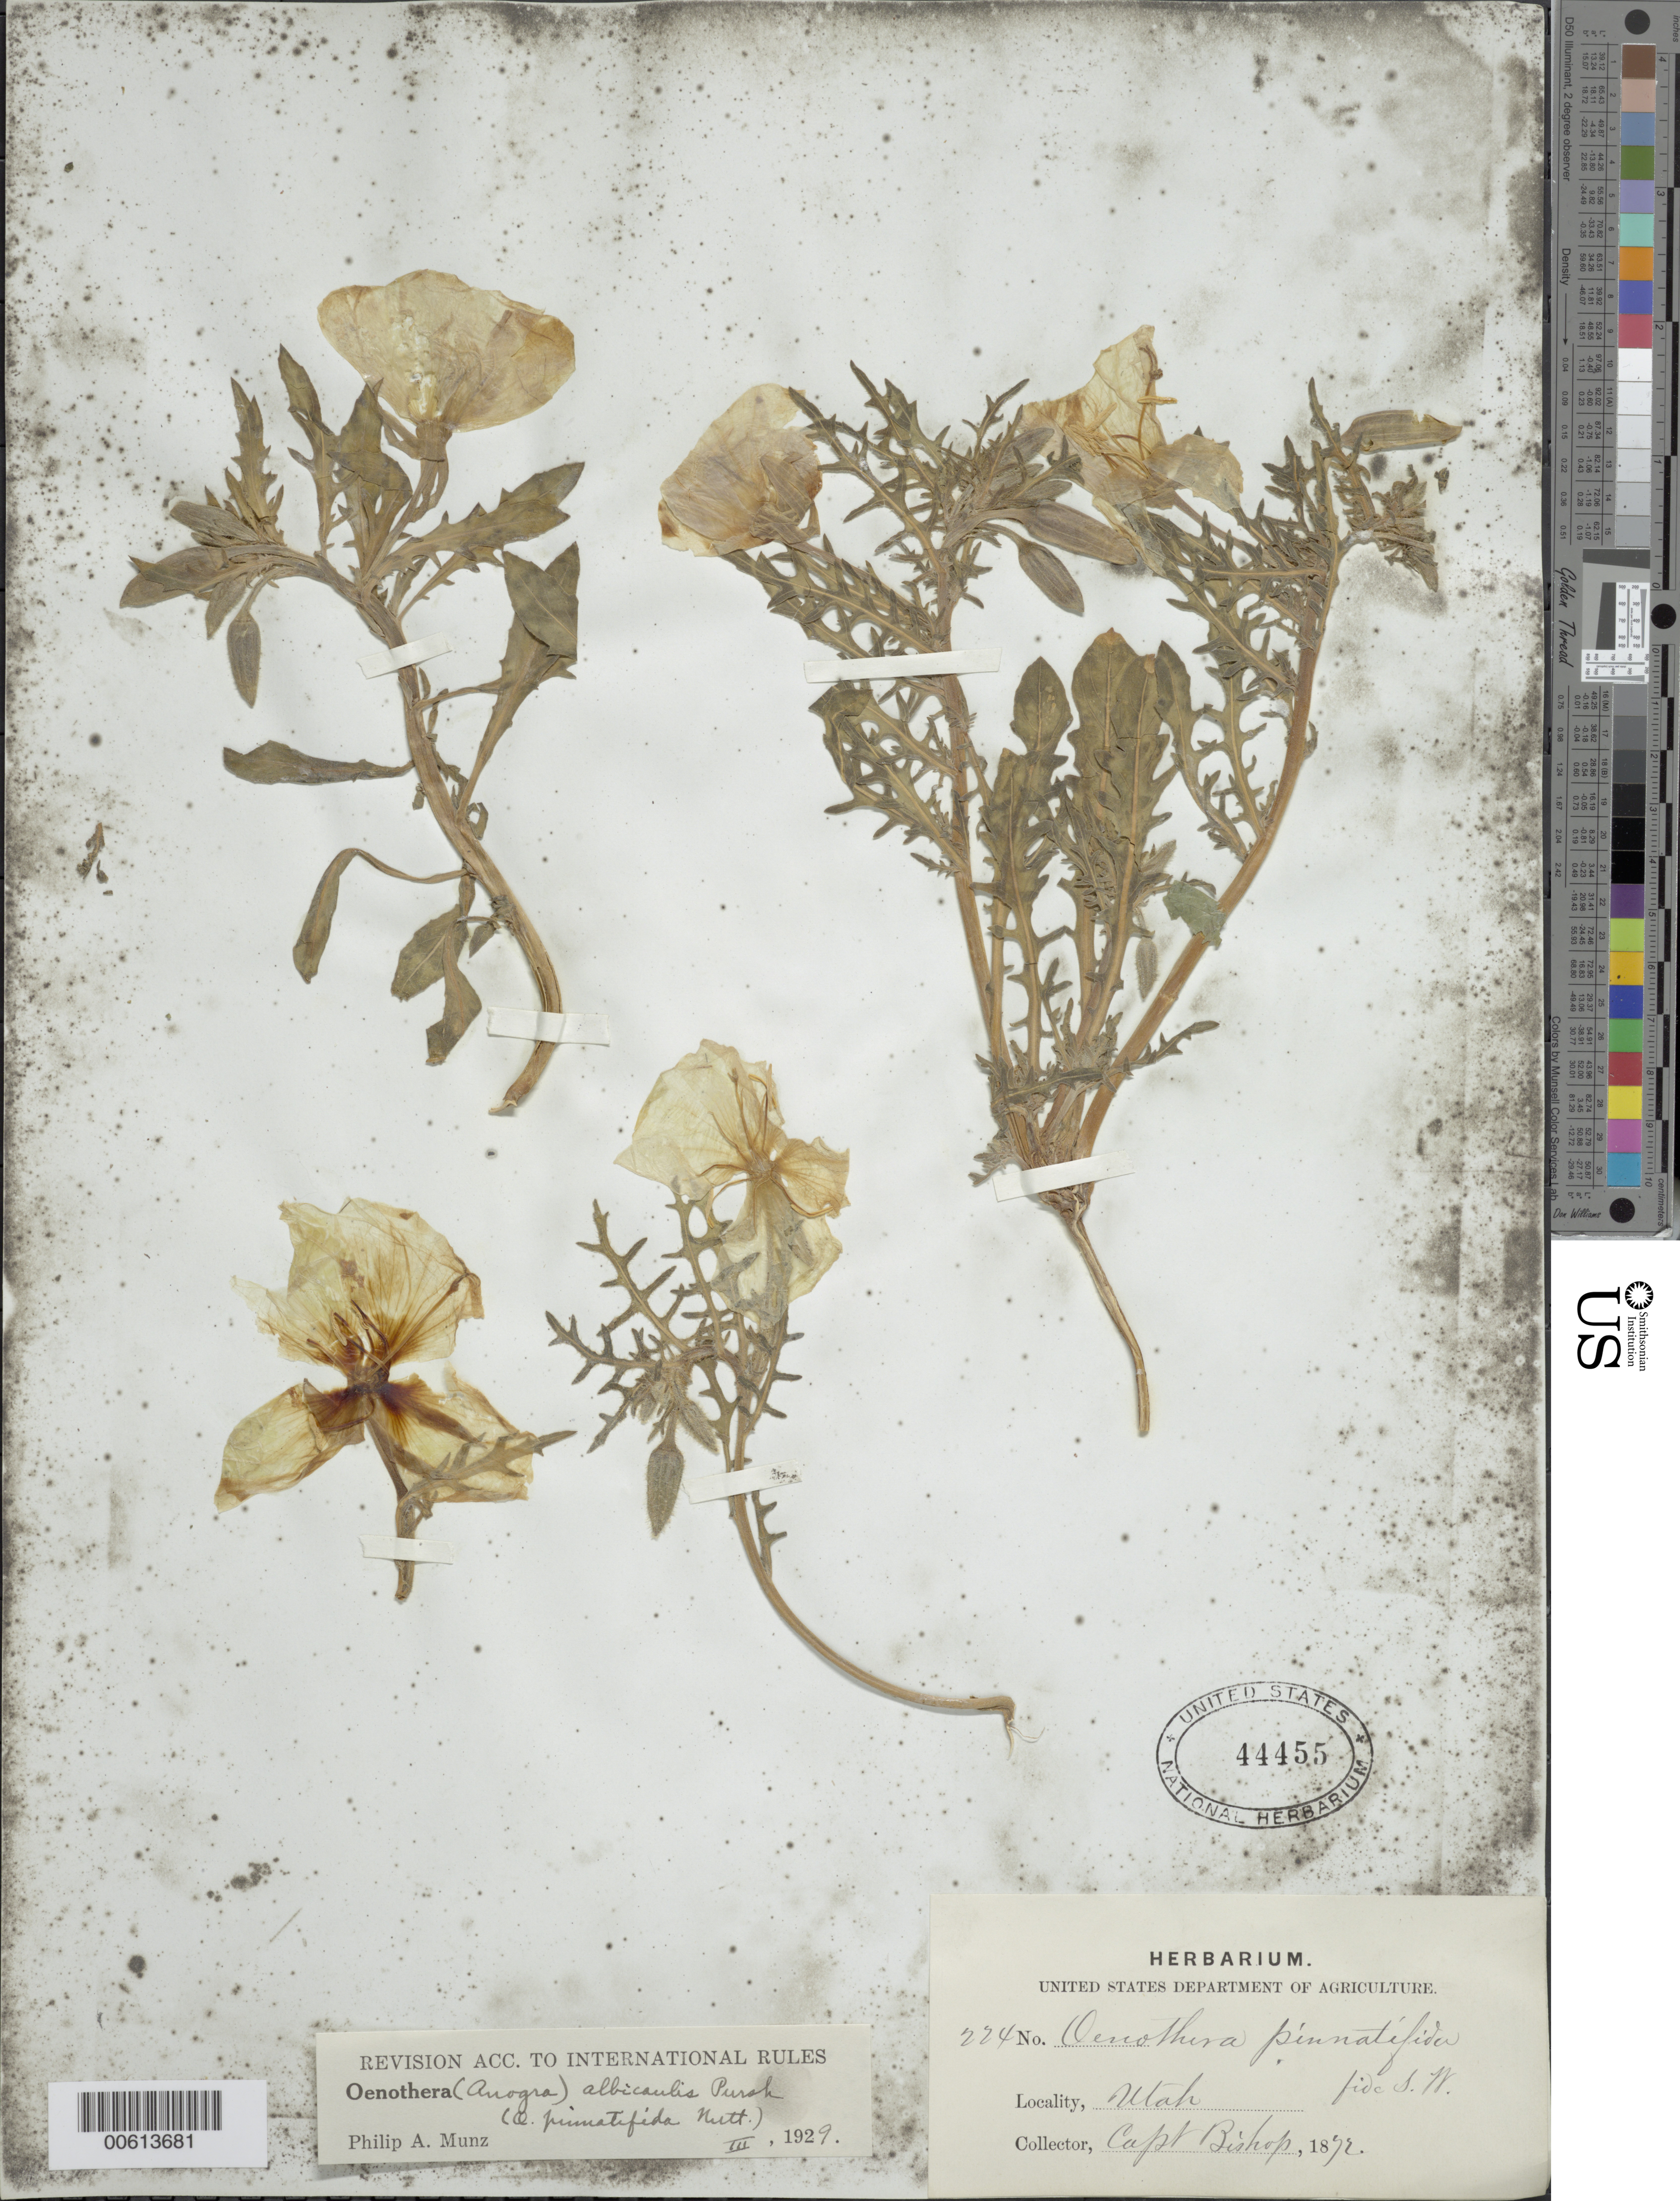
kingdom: Plantae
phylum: Tracheophyta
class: Magnoliopsida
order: Myrtales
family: Onagraceae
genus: Oenothera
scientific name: Oenothera albicaulis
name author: Pursh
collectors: F. M. Bishop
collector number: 224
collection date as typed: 1872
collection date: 1872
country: United States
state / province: Utah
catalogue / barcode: US 44455